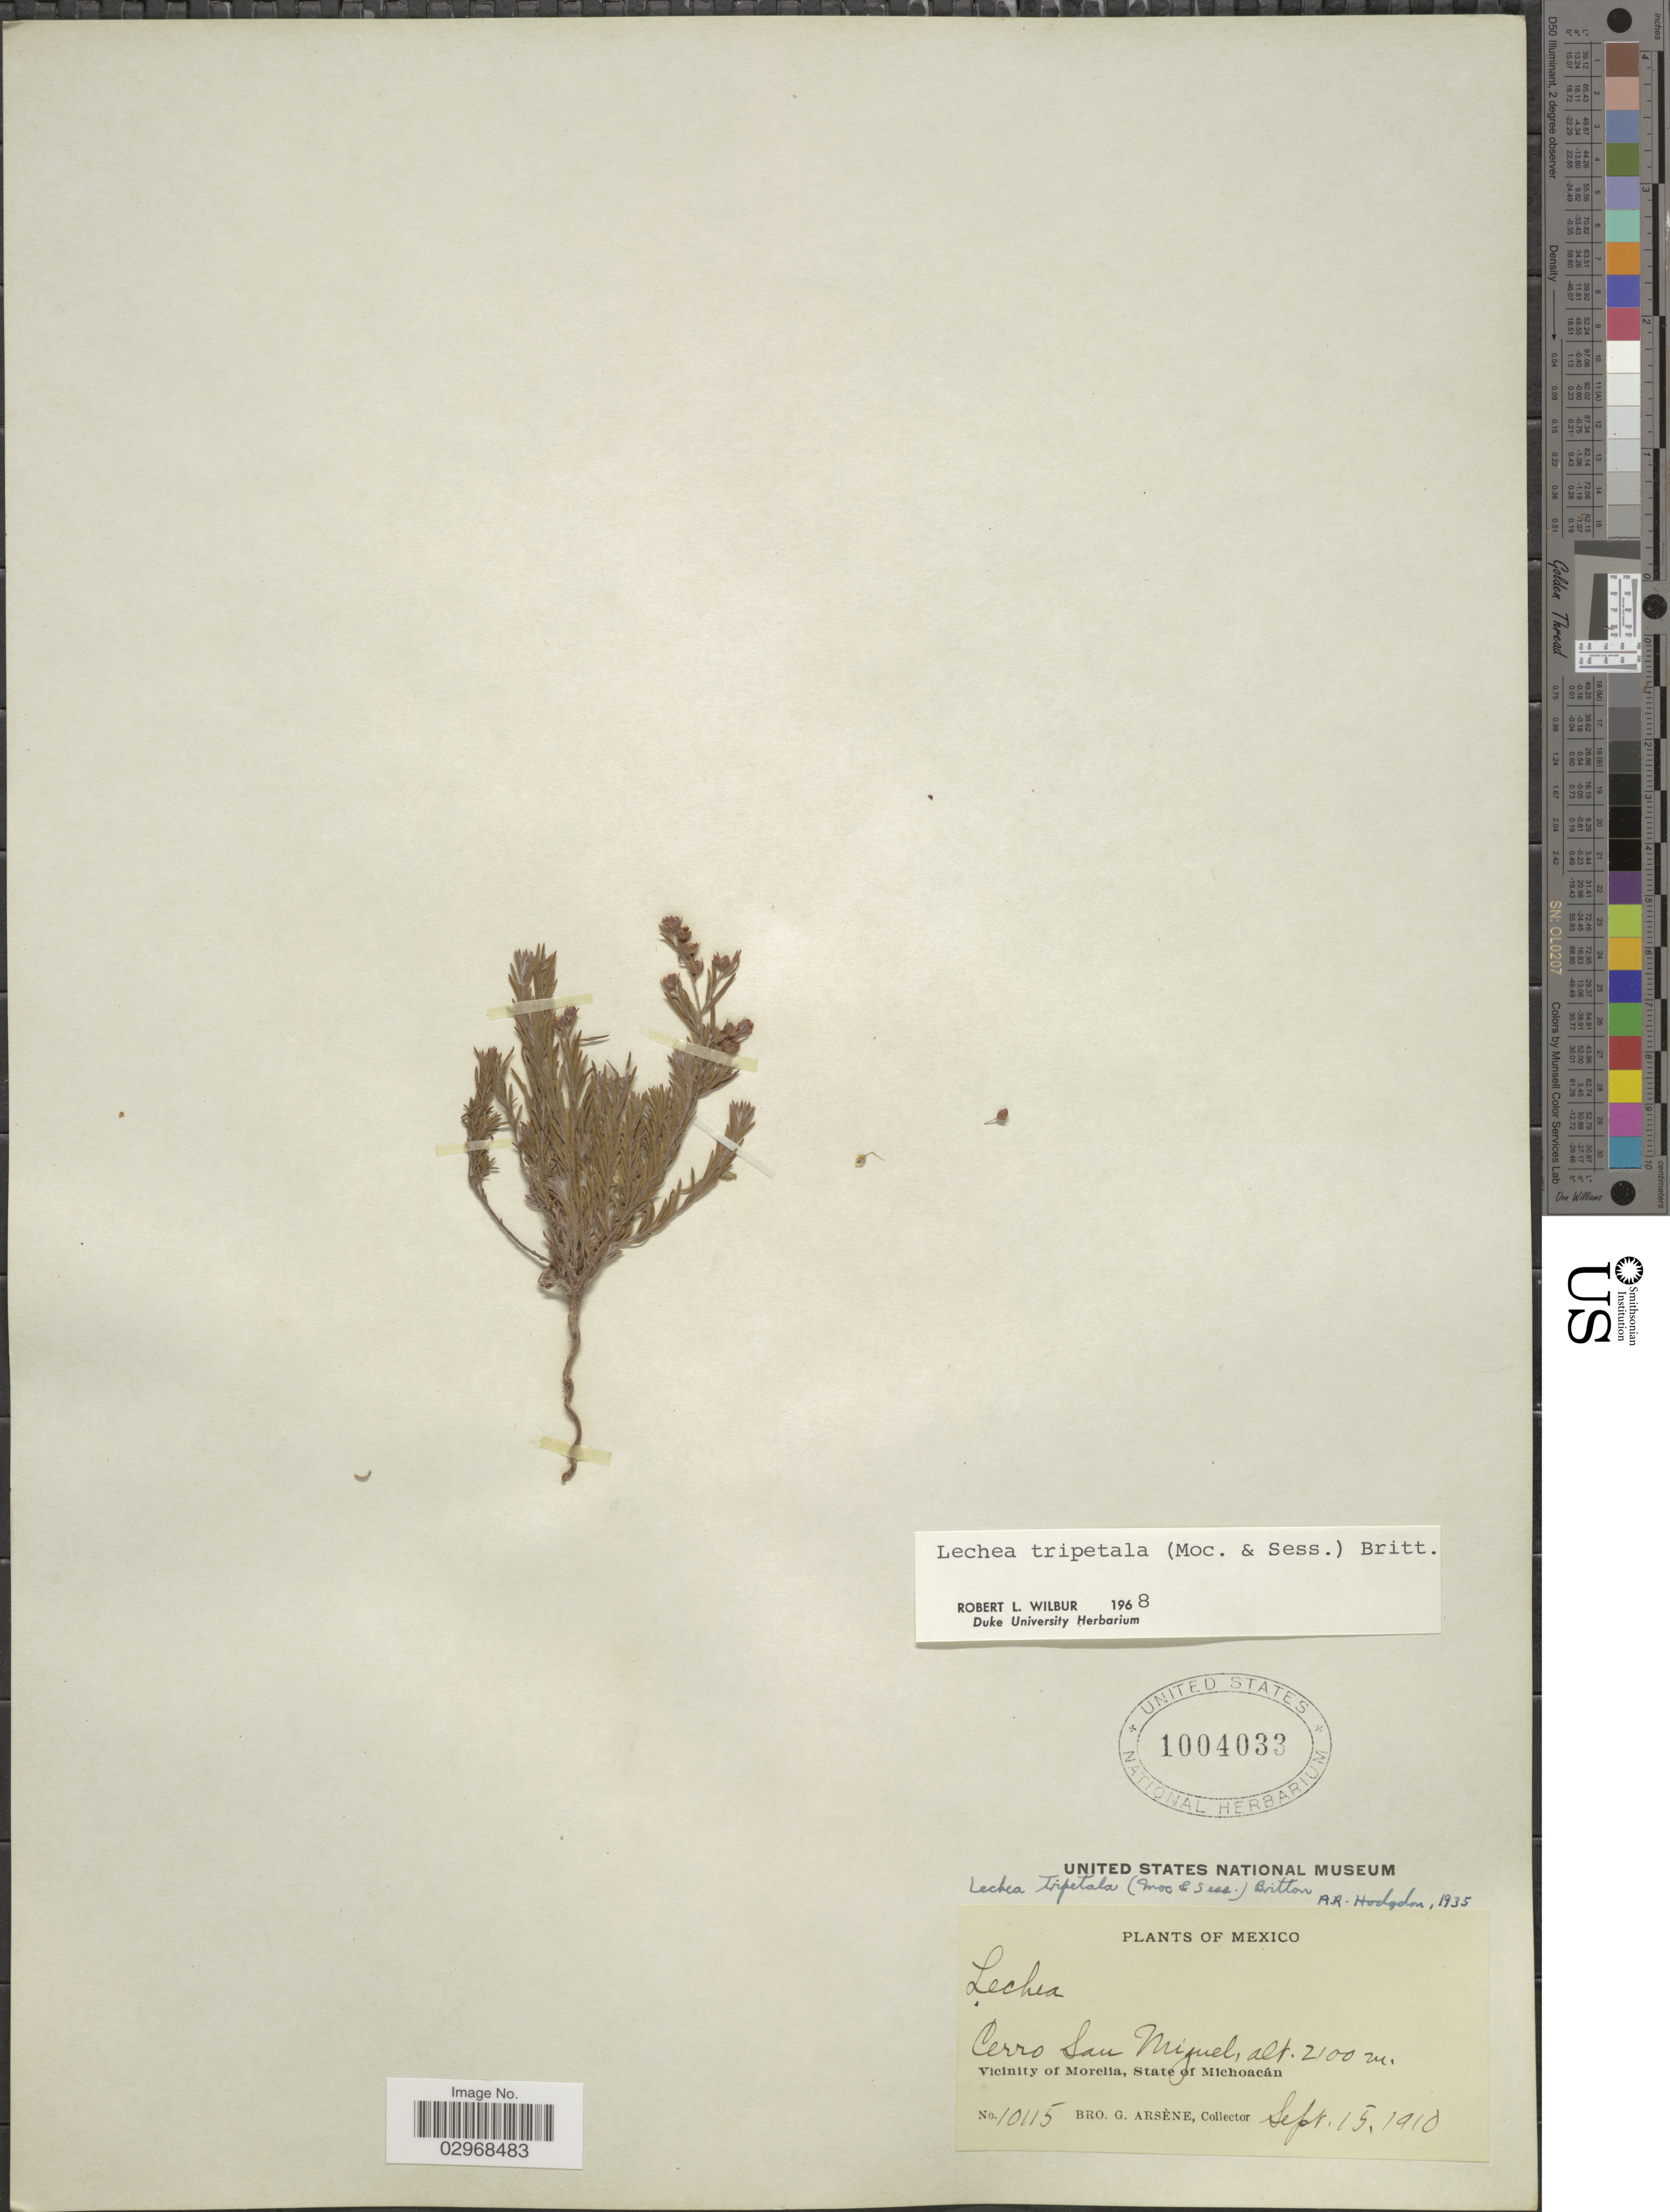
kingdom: Plantae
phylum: Tracheophyta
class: Magnoliopsida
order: Malvales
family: Cistaceae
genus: Lechea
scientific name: Lechea tripetala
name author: (Moc. & Sessé ex Dunal) Britton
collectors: Bro. G. Arsène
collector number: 10115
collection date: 1910-09-15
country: Mexico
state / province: Michoacán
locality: Cerro San Miguel, Vicinity of Morelia.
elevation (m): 2100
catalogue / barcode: US 1004033